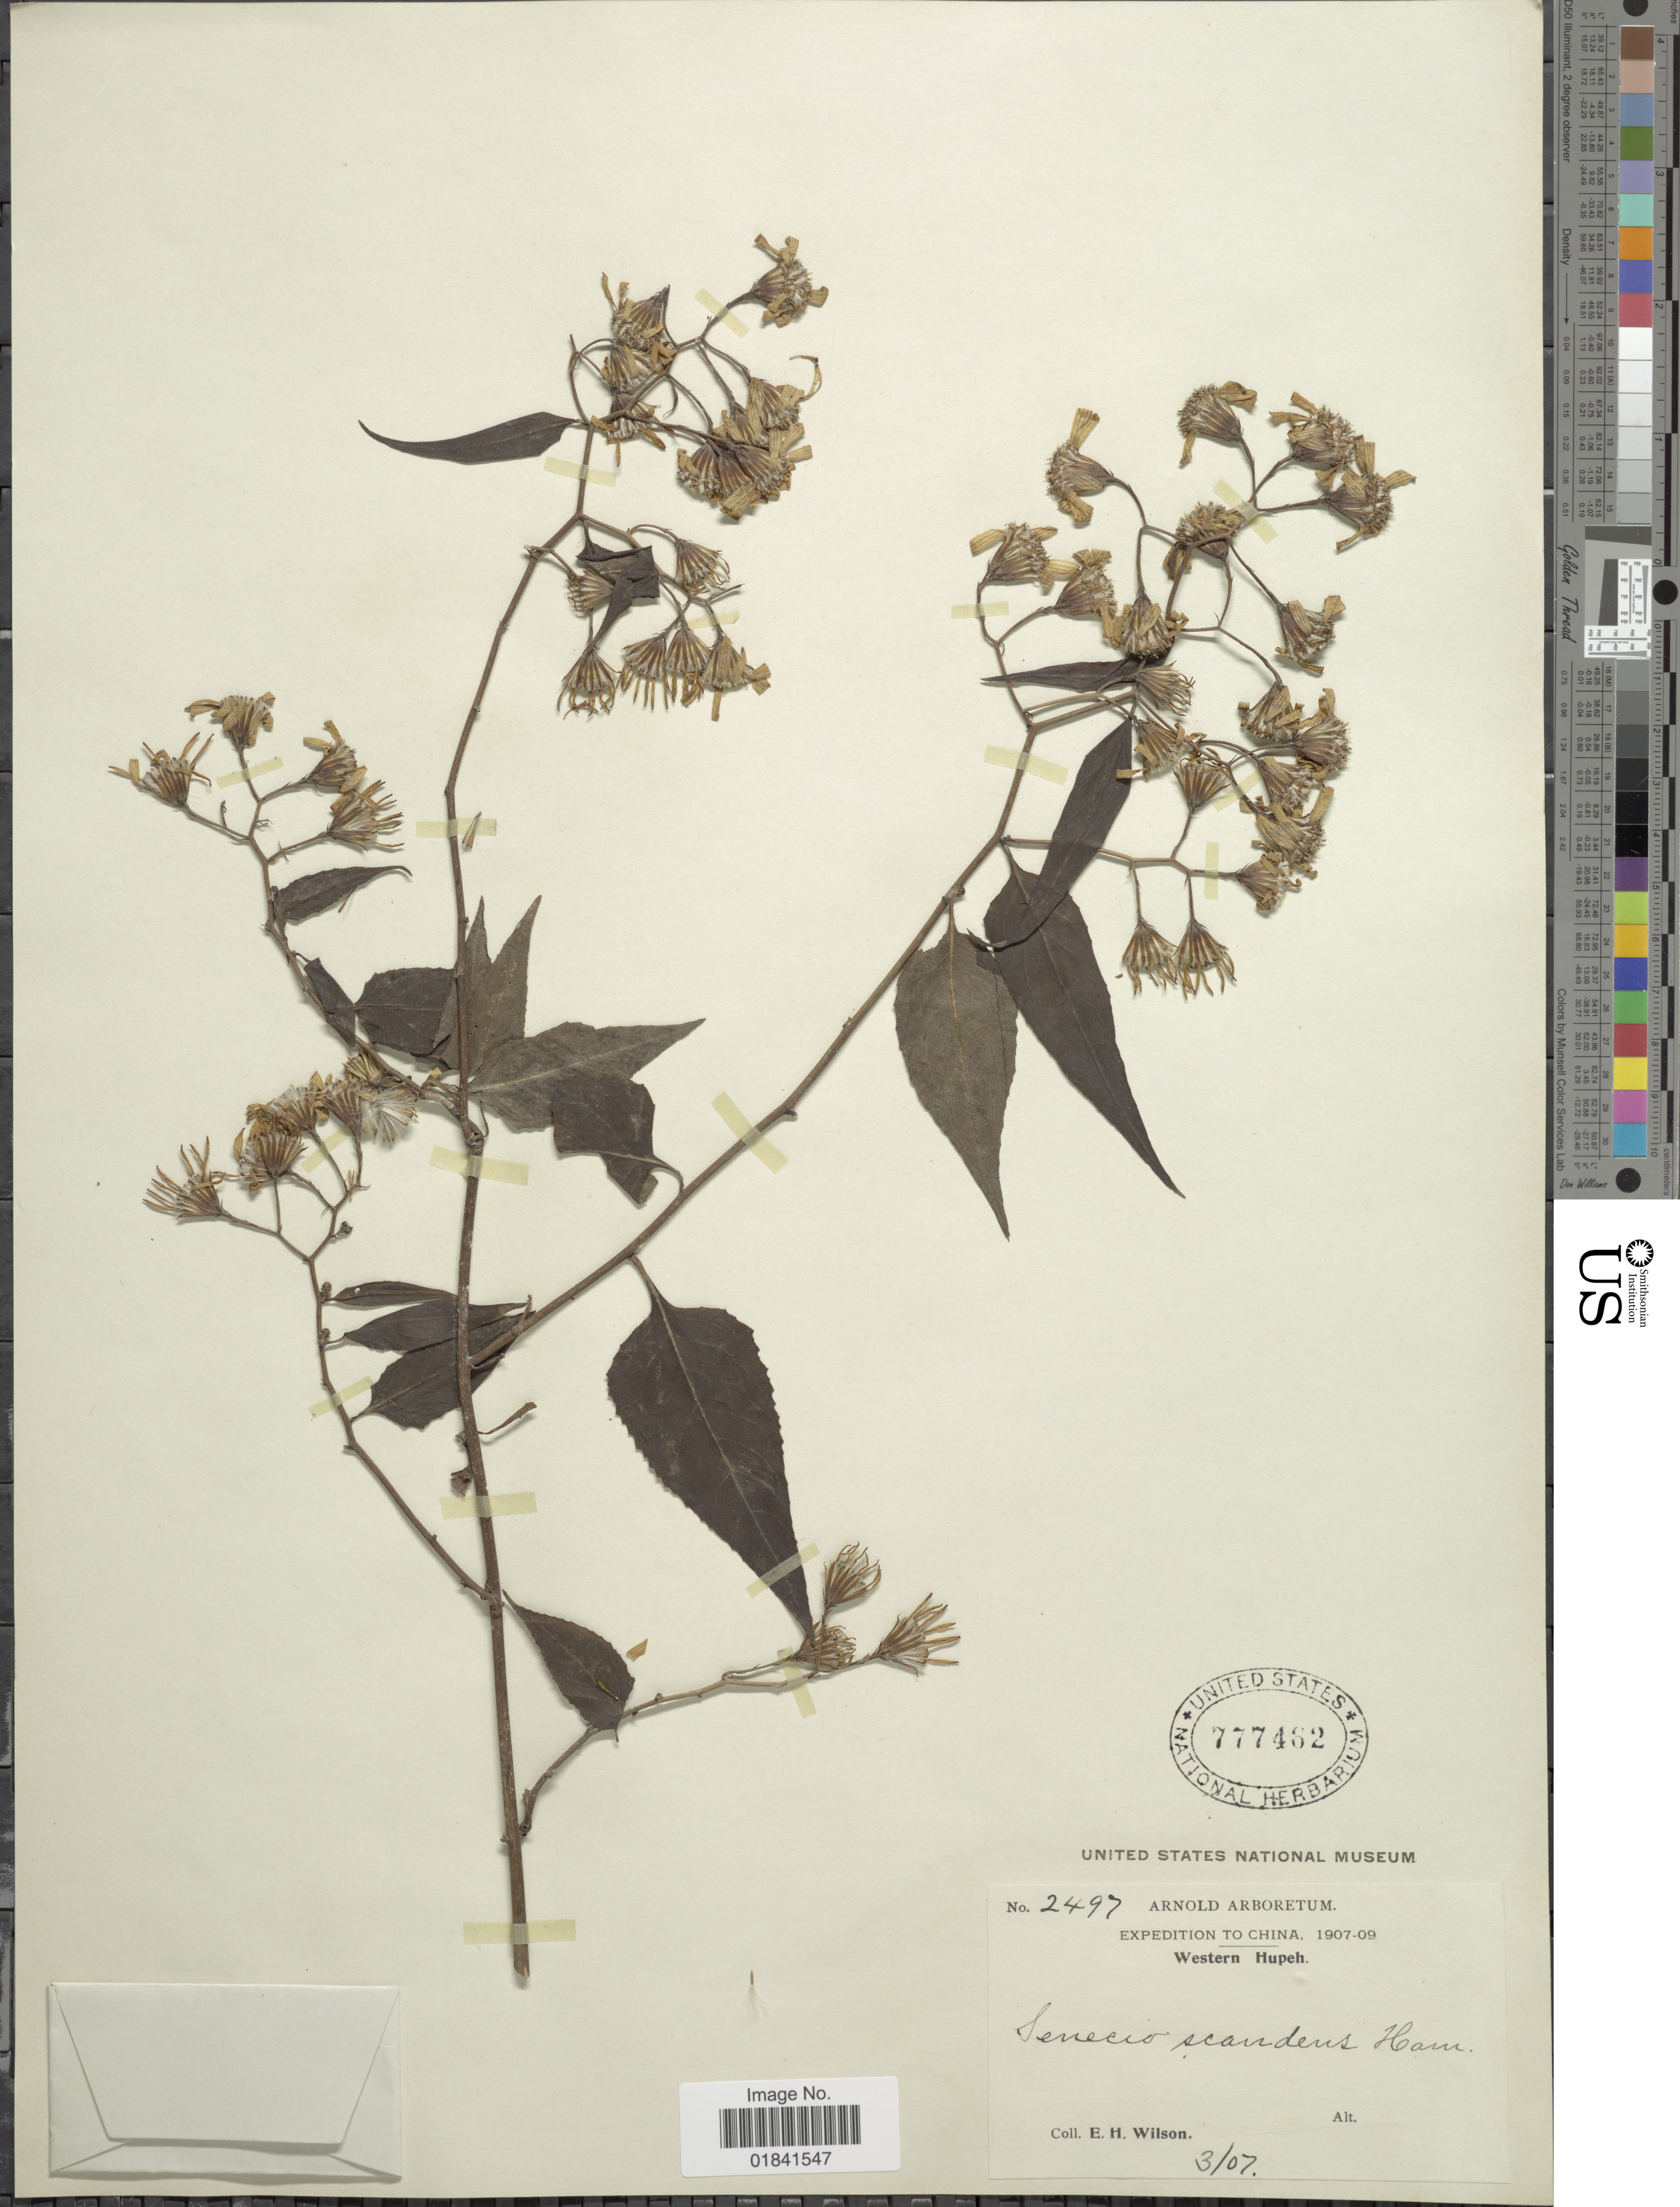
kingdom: Plantae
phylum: Tracheophyta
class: Magnoliopsida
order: Asterales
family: Asteraceae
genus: Senecio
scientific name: Senecio scandens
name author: Buch.-Ham. ex D. Don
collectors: E. Wilson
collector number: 2497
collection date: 1907-07-03/1909-07-03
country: China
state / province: Hubei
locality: Western Hupeh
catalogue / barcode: US 777462